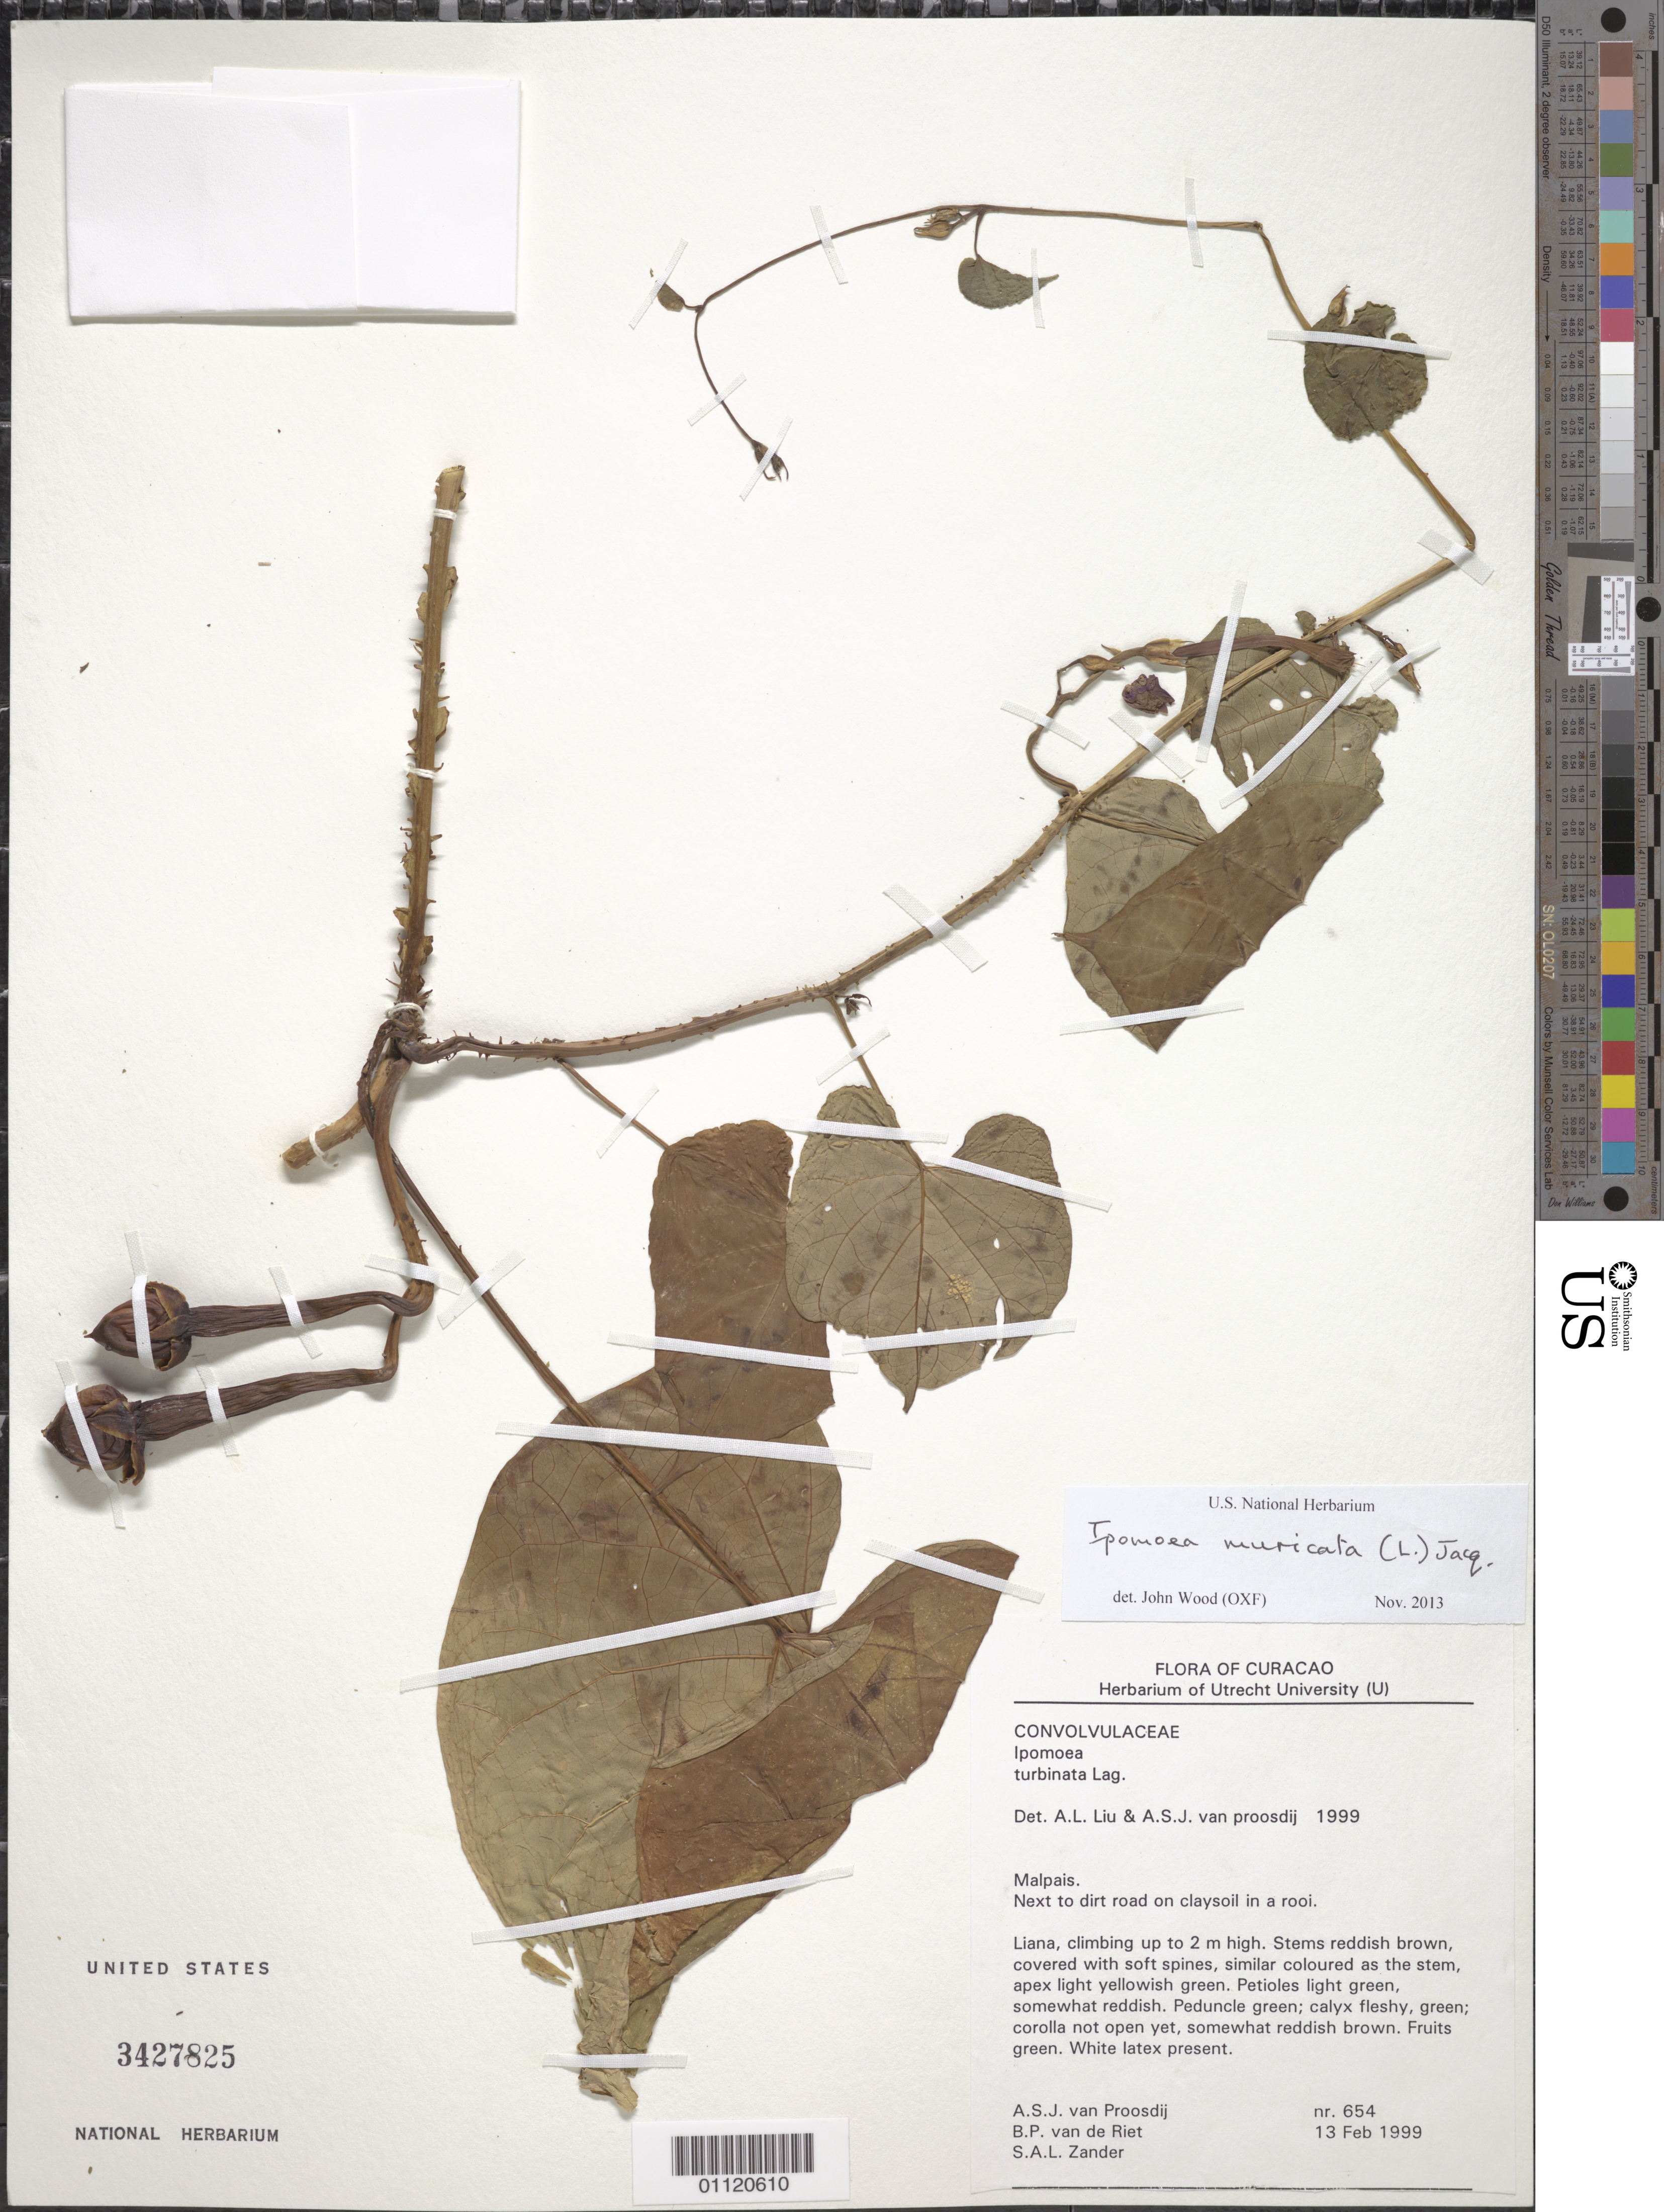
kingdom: Plantae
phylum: Tracheophyta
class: Magnoliopsida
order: Solanales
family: Convolvulaceae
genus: Ipomoea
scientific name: Ipomoea muricata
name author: (L.) Jacq.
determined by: Wood, John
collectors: A. Proosdij, B. Riet & S. Zander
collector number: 654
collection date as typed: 13 Feb 1999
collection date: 1999-02-13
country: Curaçao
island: Curaçao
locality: Malpais: Net to dirt road on claysoil in a rooi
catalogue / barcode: US 3427825